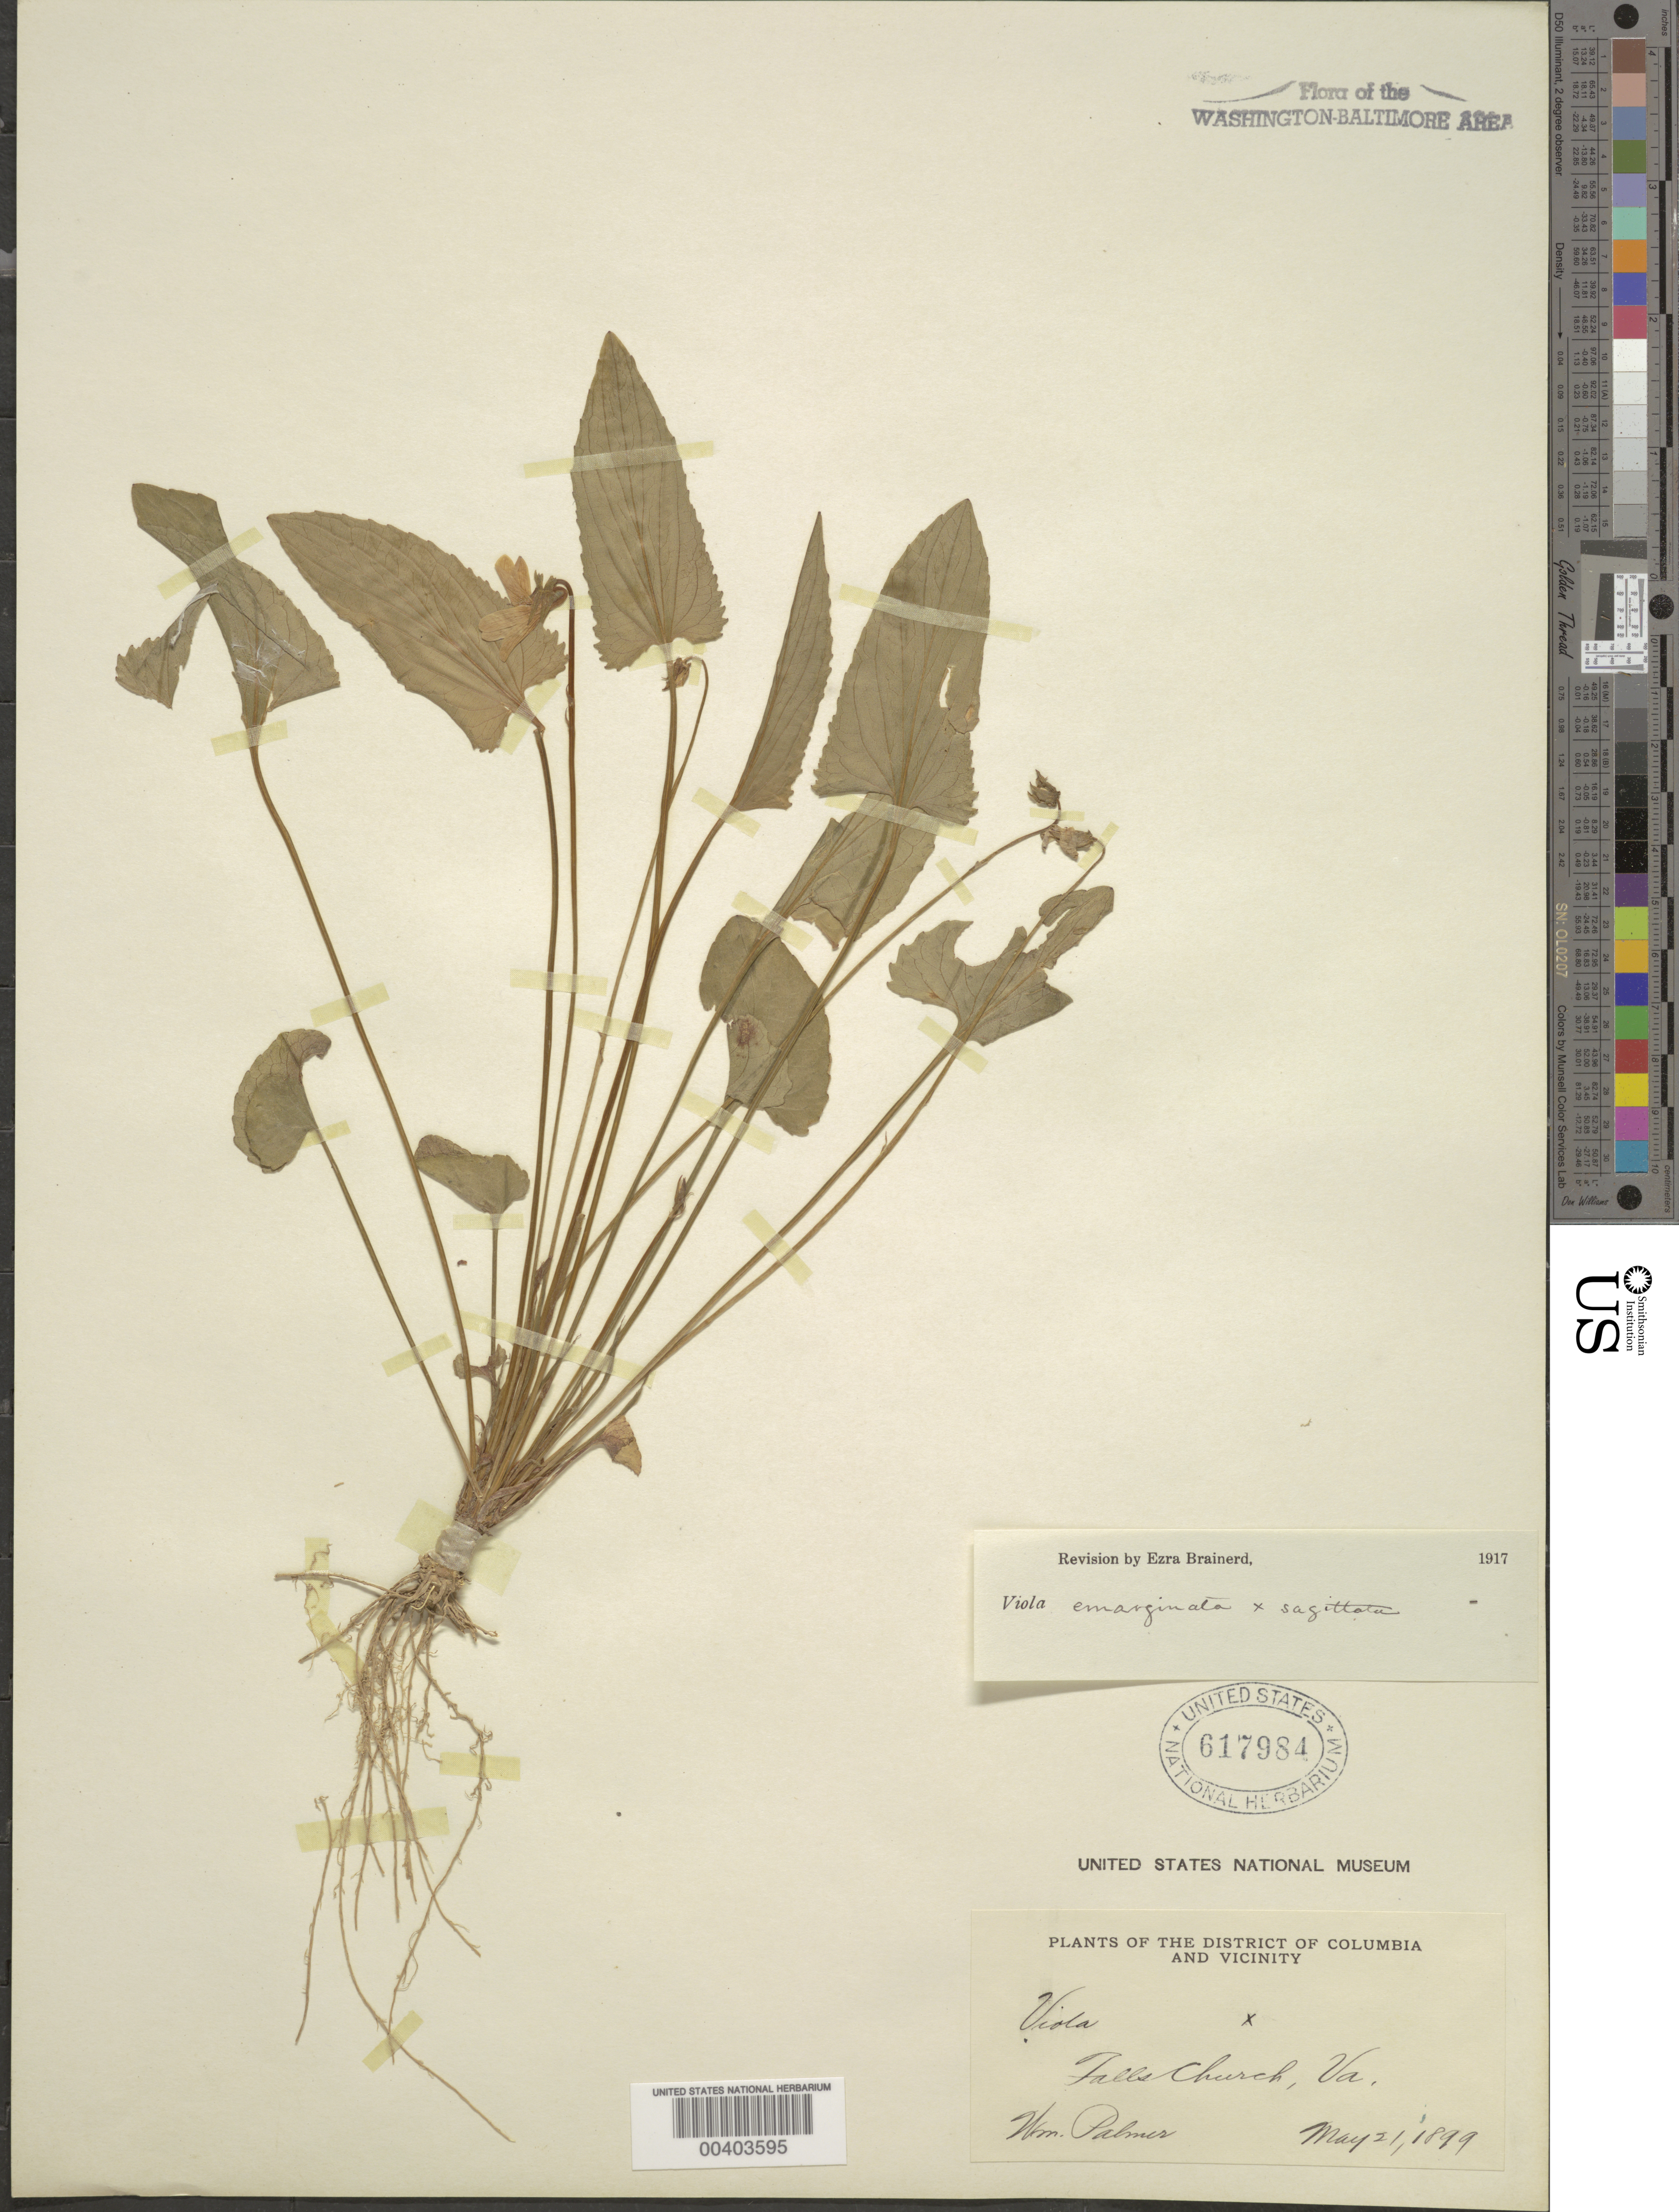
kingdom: Plantae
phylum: Tracheophyta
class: Magnoliopsida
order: Malpighiales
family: Violaceae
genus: Viola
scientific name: Viola sagittata var. sagittata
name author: Aiton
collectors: W. Palmer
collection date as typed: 21 May 1899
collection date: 1899-05-21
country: United States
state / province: Virginia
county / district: City of Falls Church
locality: Falls Church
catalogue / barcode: US 617984